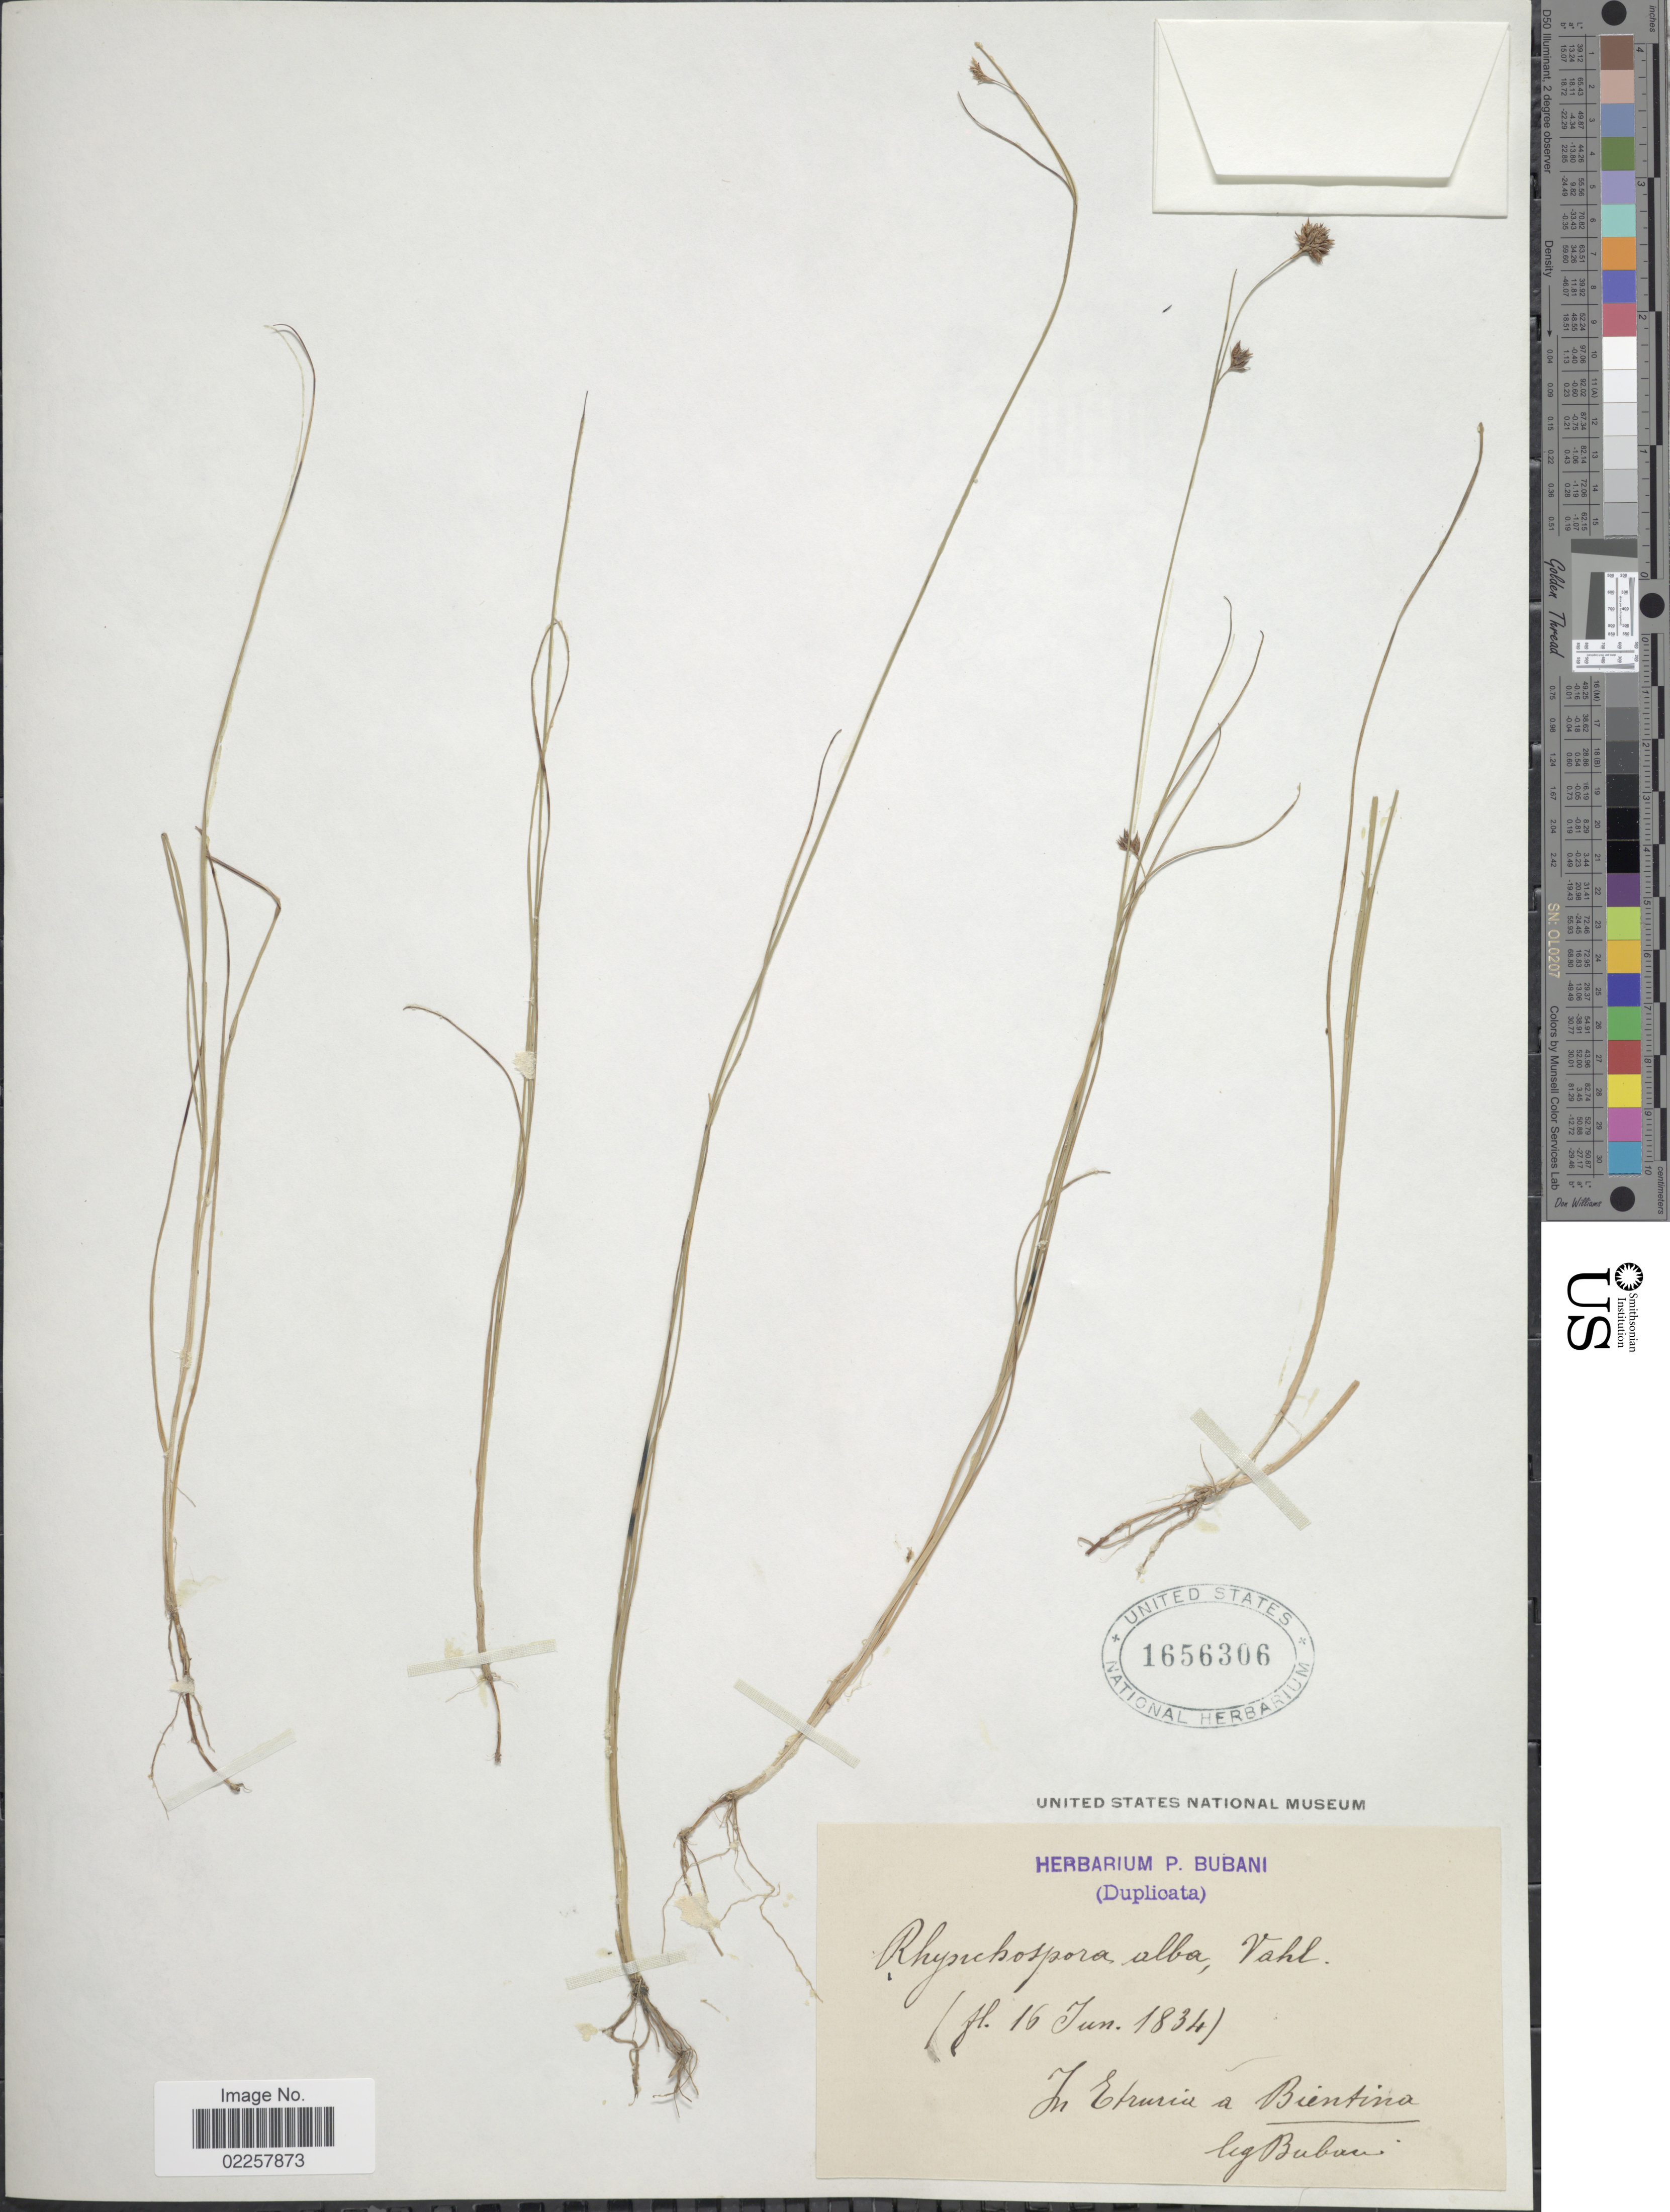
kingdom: Plantae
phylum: Tracheophyta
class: Liliopsida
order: Poales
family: Cyperaceae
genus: Rhynchospora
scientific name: Rhynchospora alba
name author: (L.) Vahl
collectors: P. Bubani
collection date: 1834-06-16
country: Italy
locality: In Etruria a Bientina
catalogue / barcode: US 1656306